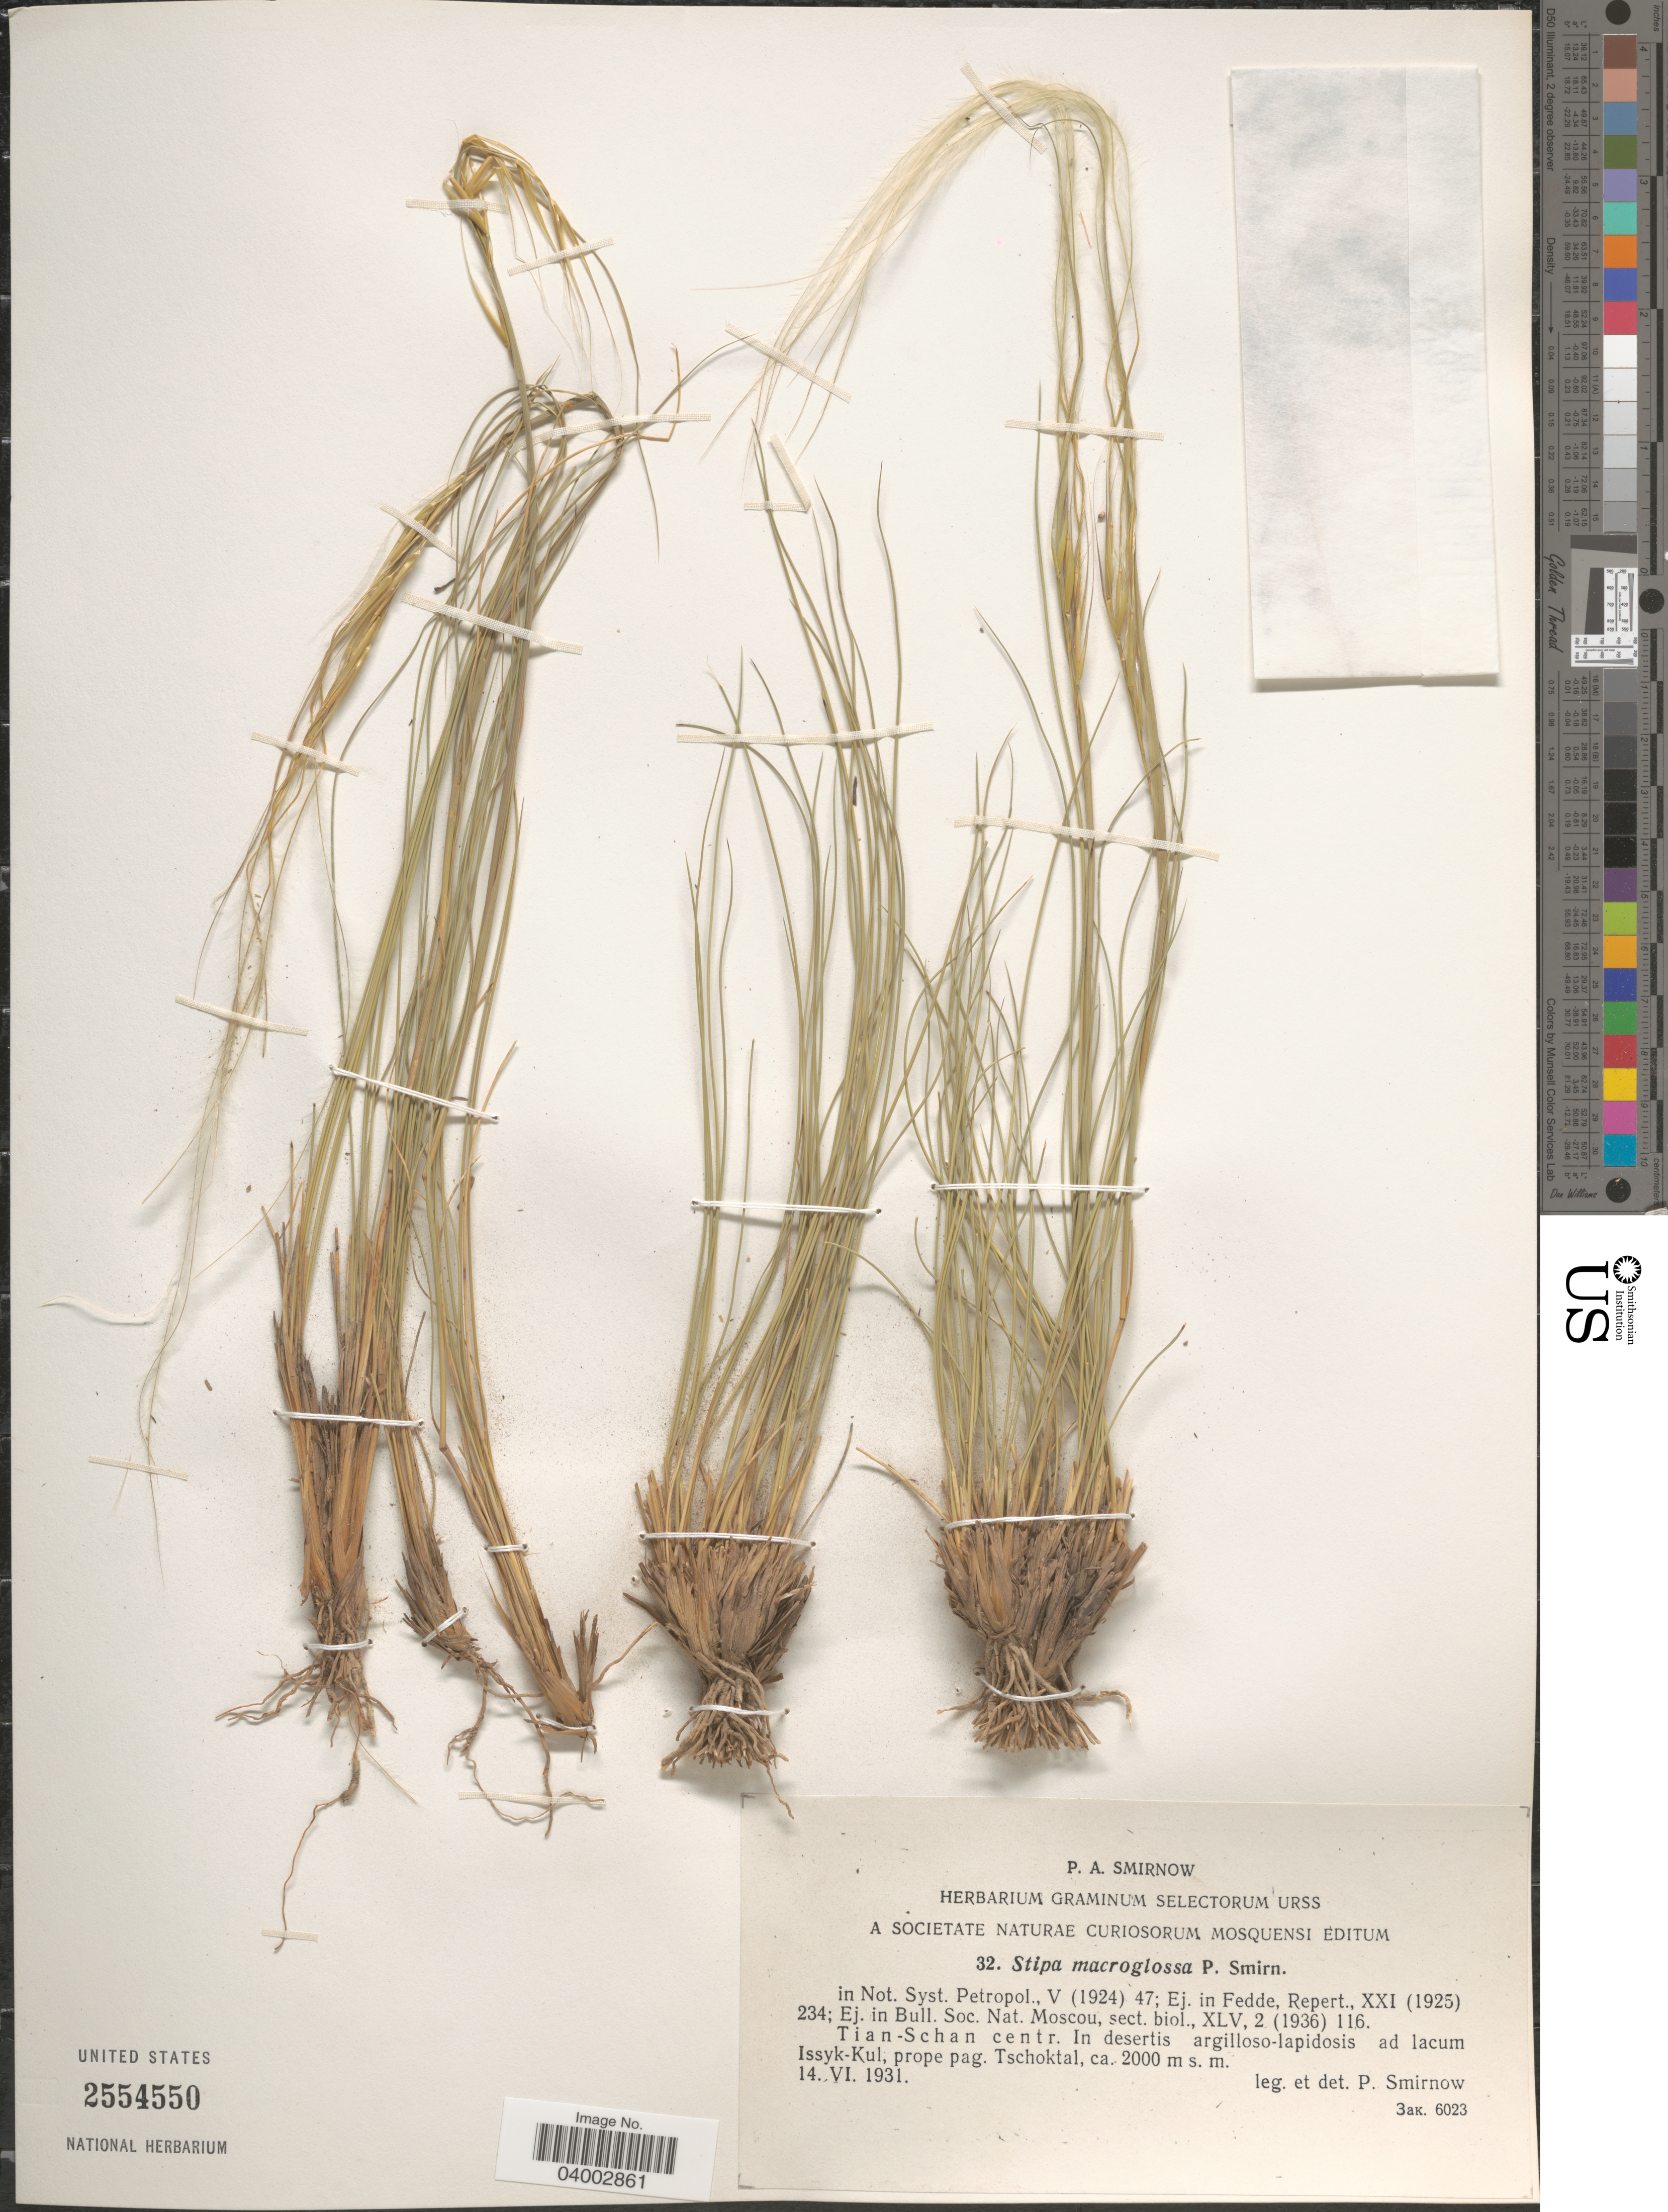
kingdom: Plantae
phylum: Tracheophyta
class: Liliopsida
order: Poales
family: Poaceae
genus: Stipa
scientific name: Stipa macroglossa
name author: P.A. Smirn.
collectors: P. Smirnov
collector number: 234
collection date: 1931-06-14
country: Kyrgyzstan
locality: Tian-Schan centr. In desertis argilloso-lapidosis ad lacum Issyk-Kul, prope pag. Tschoktal.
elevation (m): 2000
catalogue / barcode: US 2554550